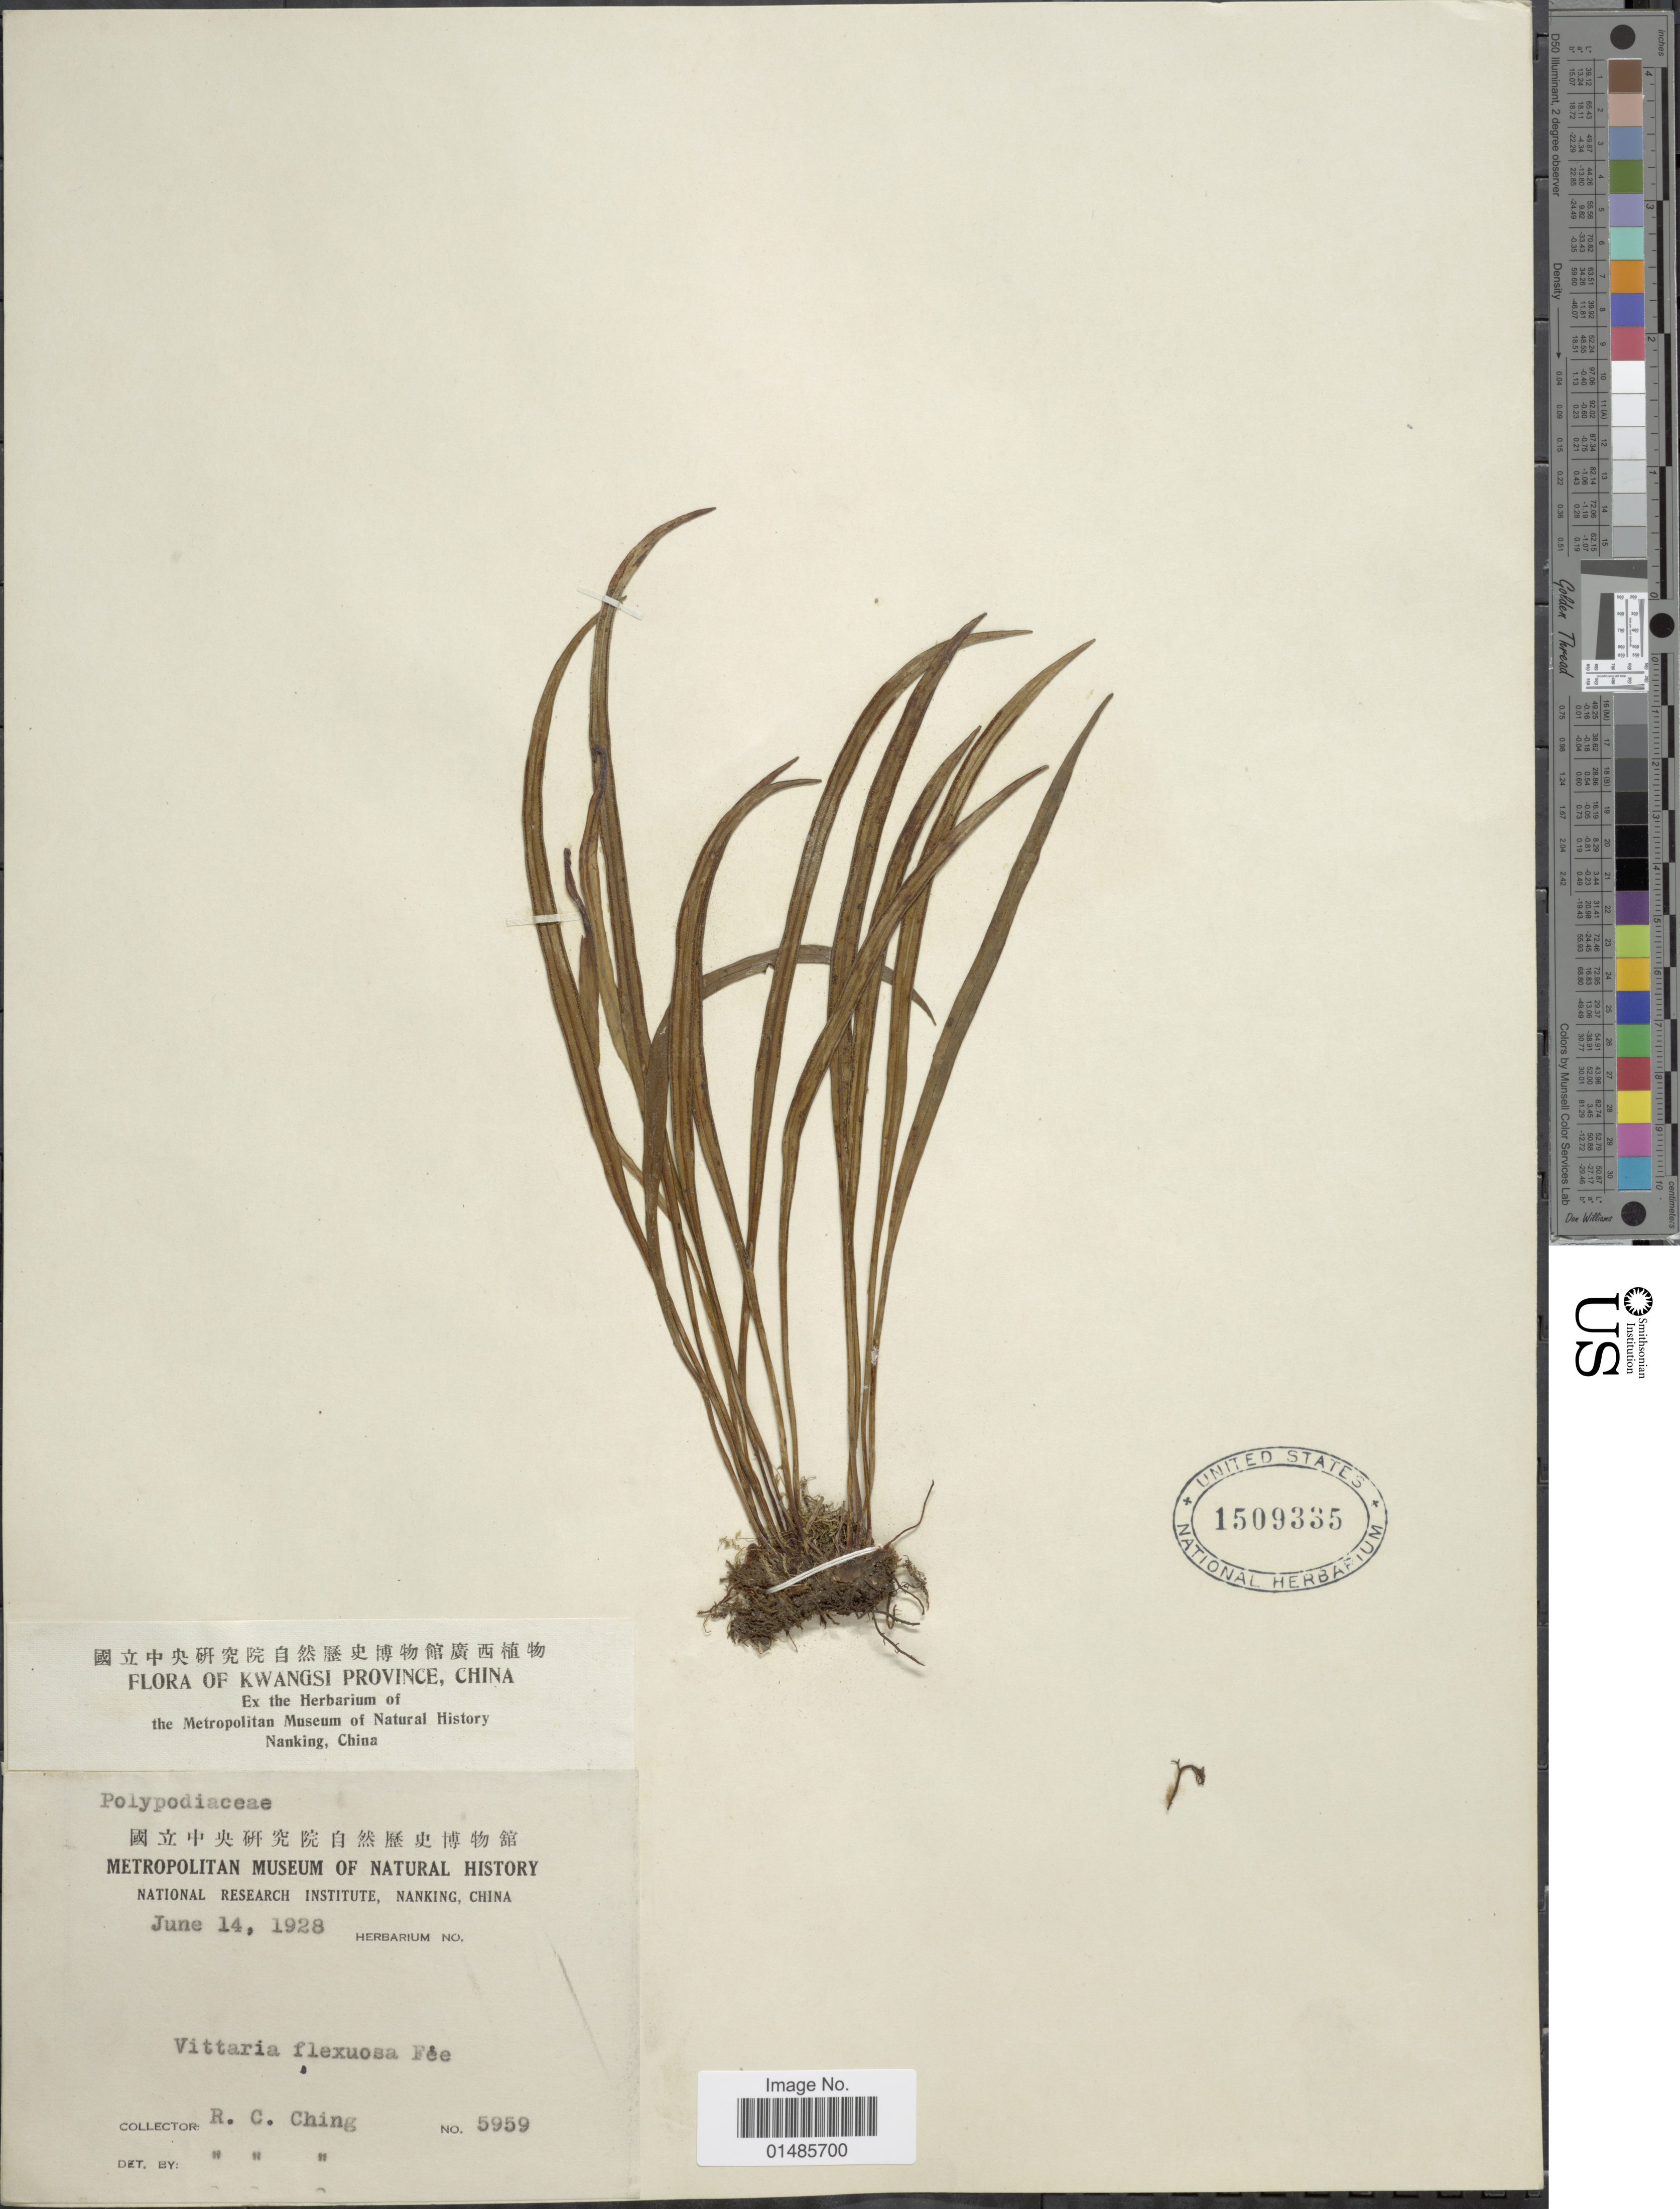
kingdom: Plantae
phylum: Tracheophyta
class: Polypodiopsida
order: Polypodiales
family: Pteridaceae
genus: Haplopteris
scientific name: Haplopteris flexuosa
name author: (Fée) E.H. Crane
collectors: R. C. Ching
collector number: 5959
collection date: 1928-06-14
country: China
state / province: Guangxi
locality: Kwangsi Province.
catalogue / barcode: US 1509335